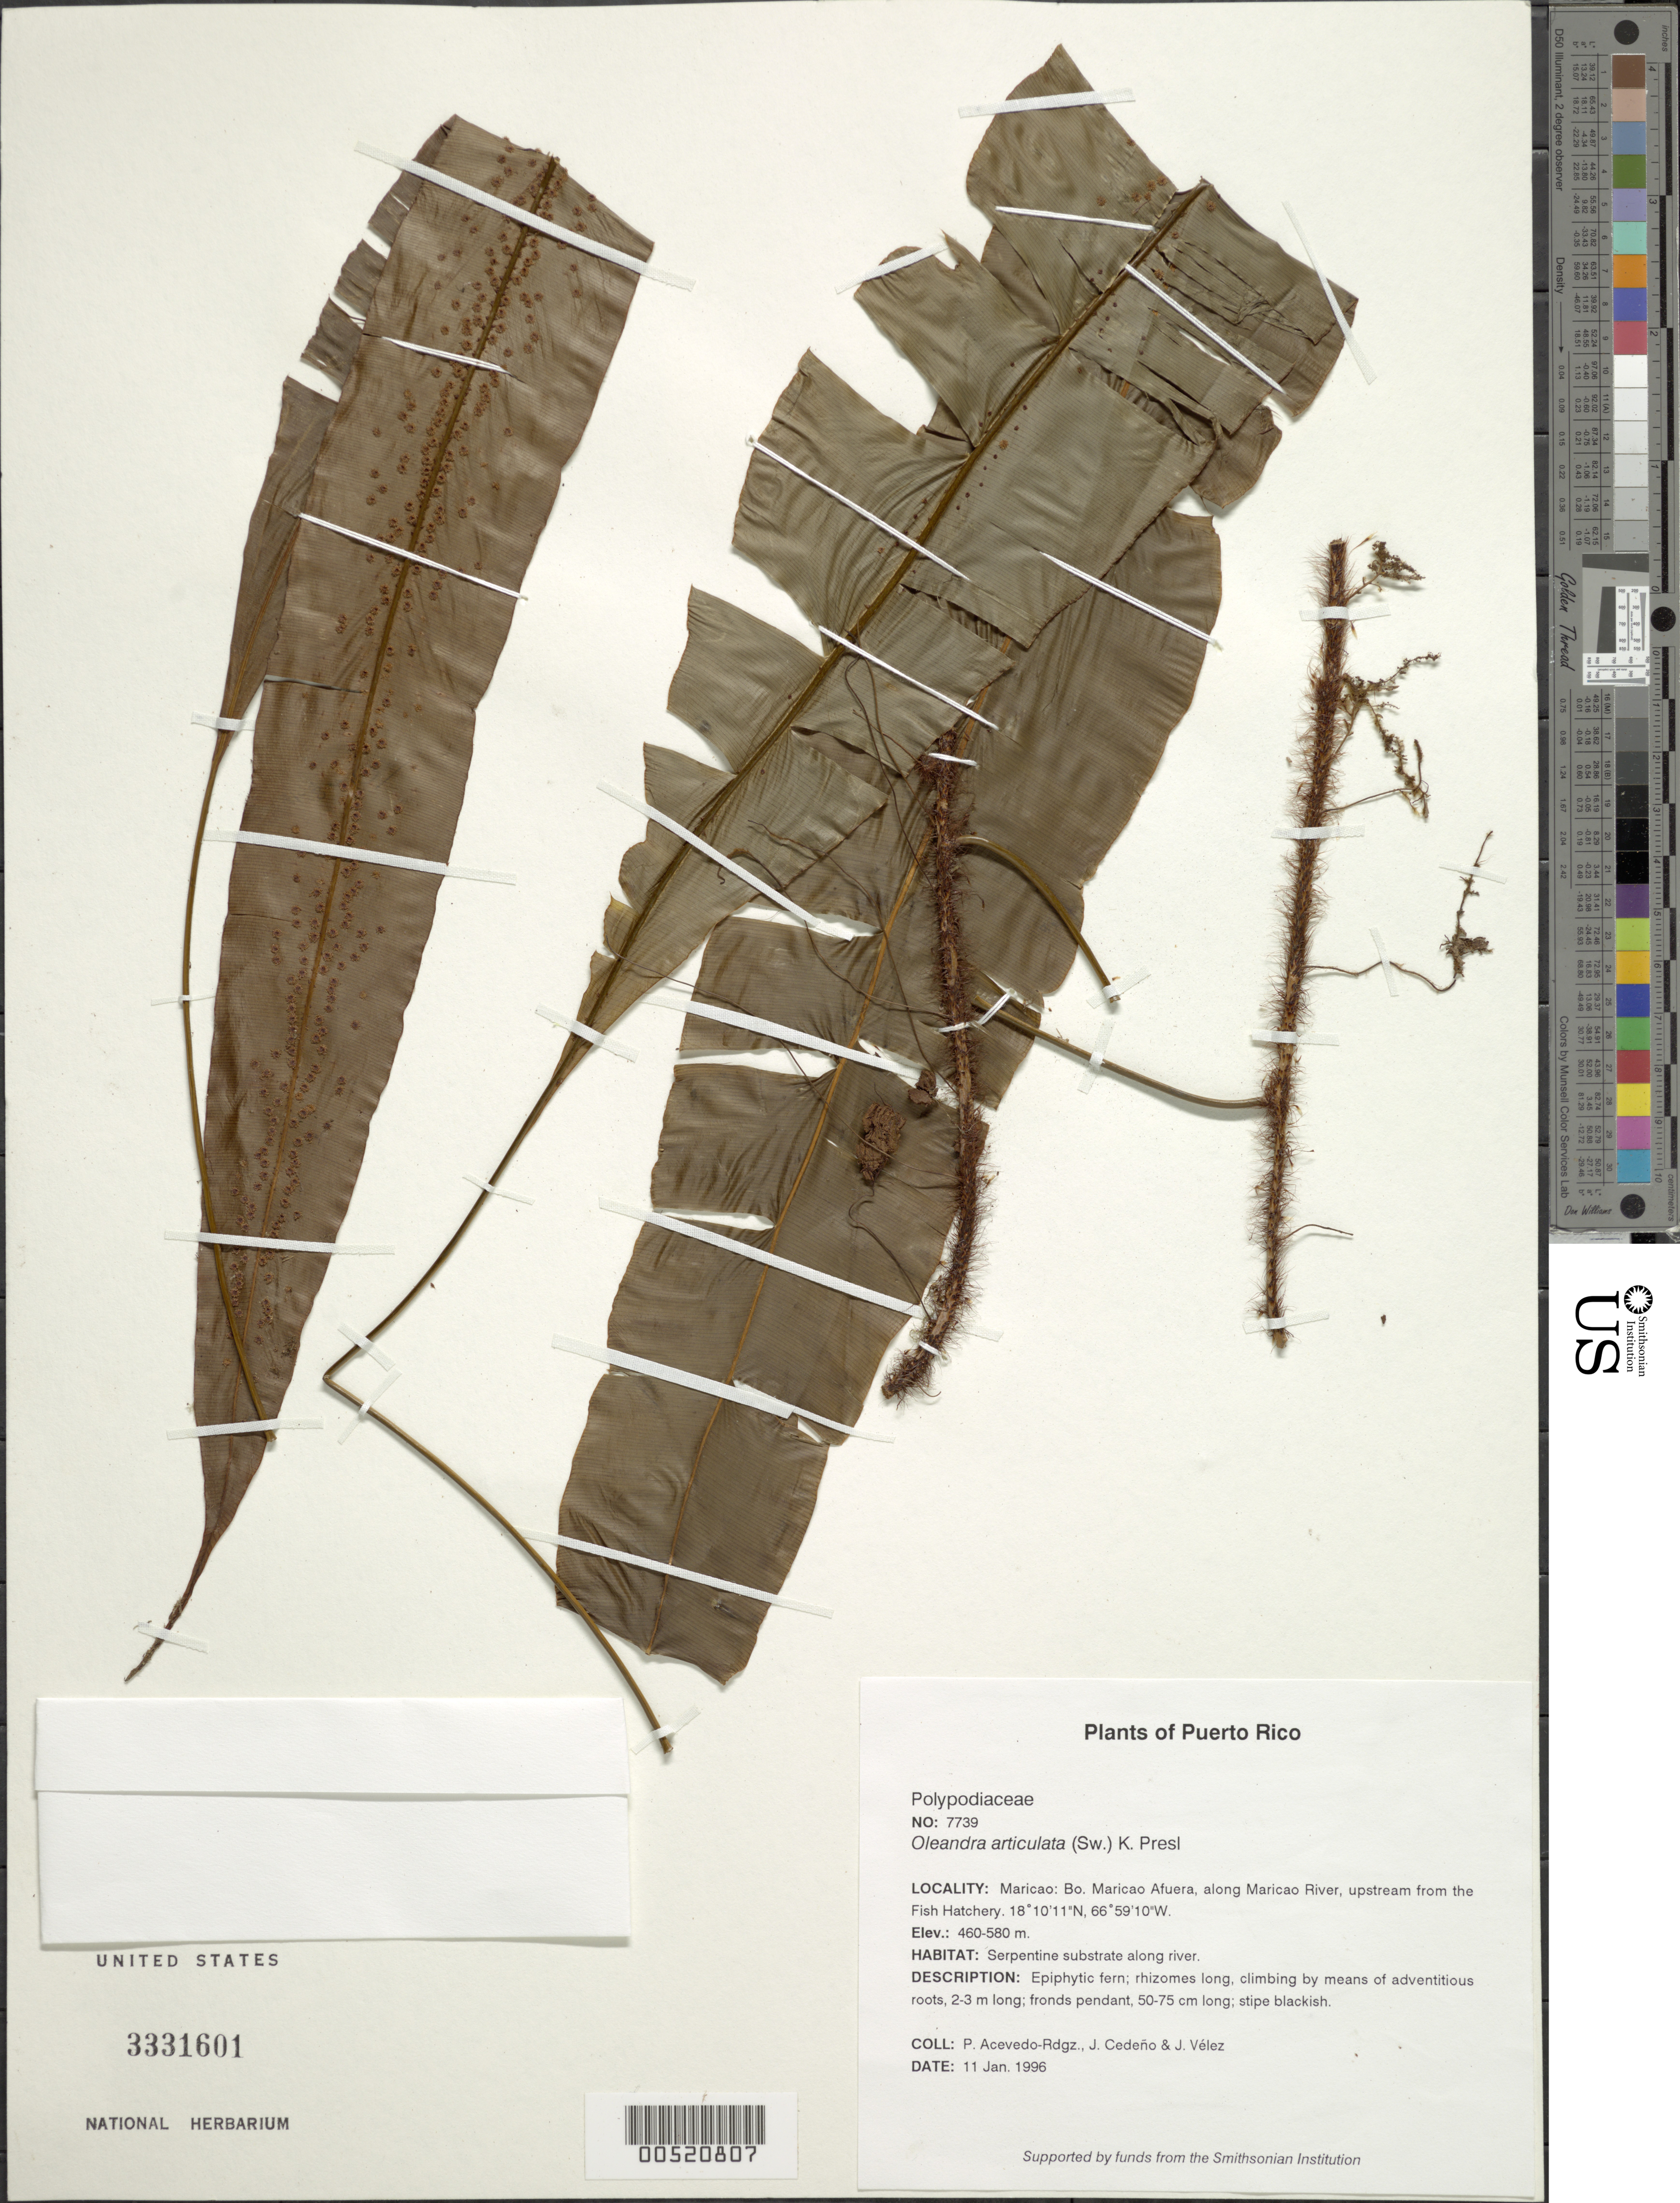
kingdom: Plantae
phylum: Tracheophyta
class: Polypodiopsida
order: Polypodiales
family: Oleandraceae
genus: Oleandra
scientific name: Oleandra articulata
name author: (Sw.) C. Presl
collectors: P. Acevedo-Rodr., J. A. Cedeño M. & J. Vélez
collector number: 7739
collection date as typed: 11 Jan 1996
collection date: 1996-01-11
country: Puerto Rico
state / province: Maricao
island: Puerto Rico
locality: Maricao: Bo. Maricao Afuera, along Maricao River, upstream from the Fish Hatchery.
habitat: Serpentine substrate along river.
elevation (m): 460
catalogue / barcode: US 3331601